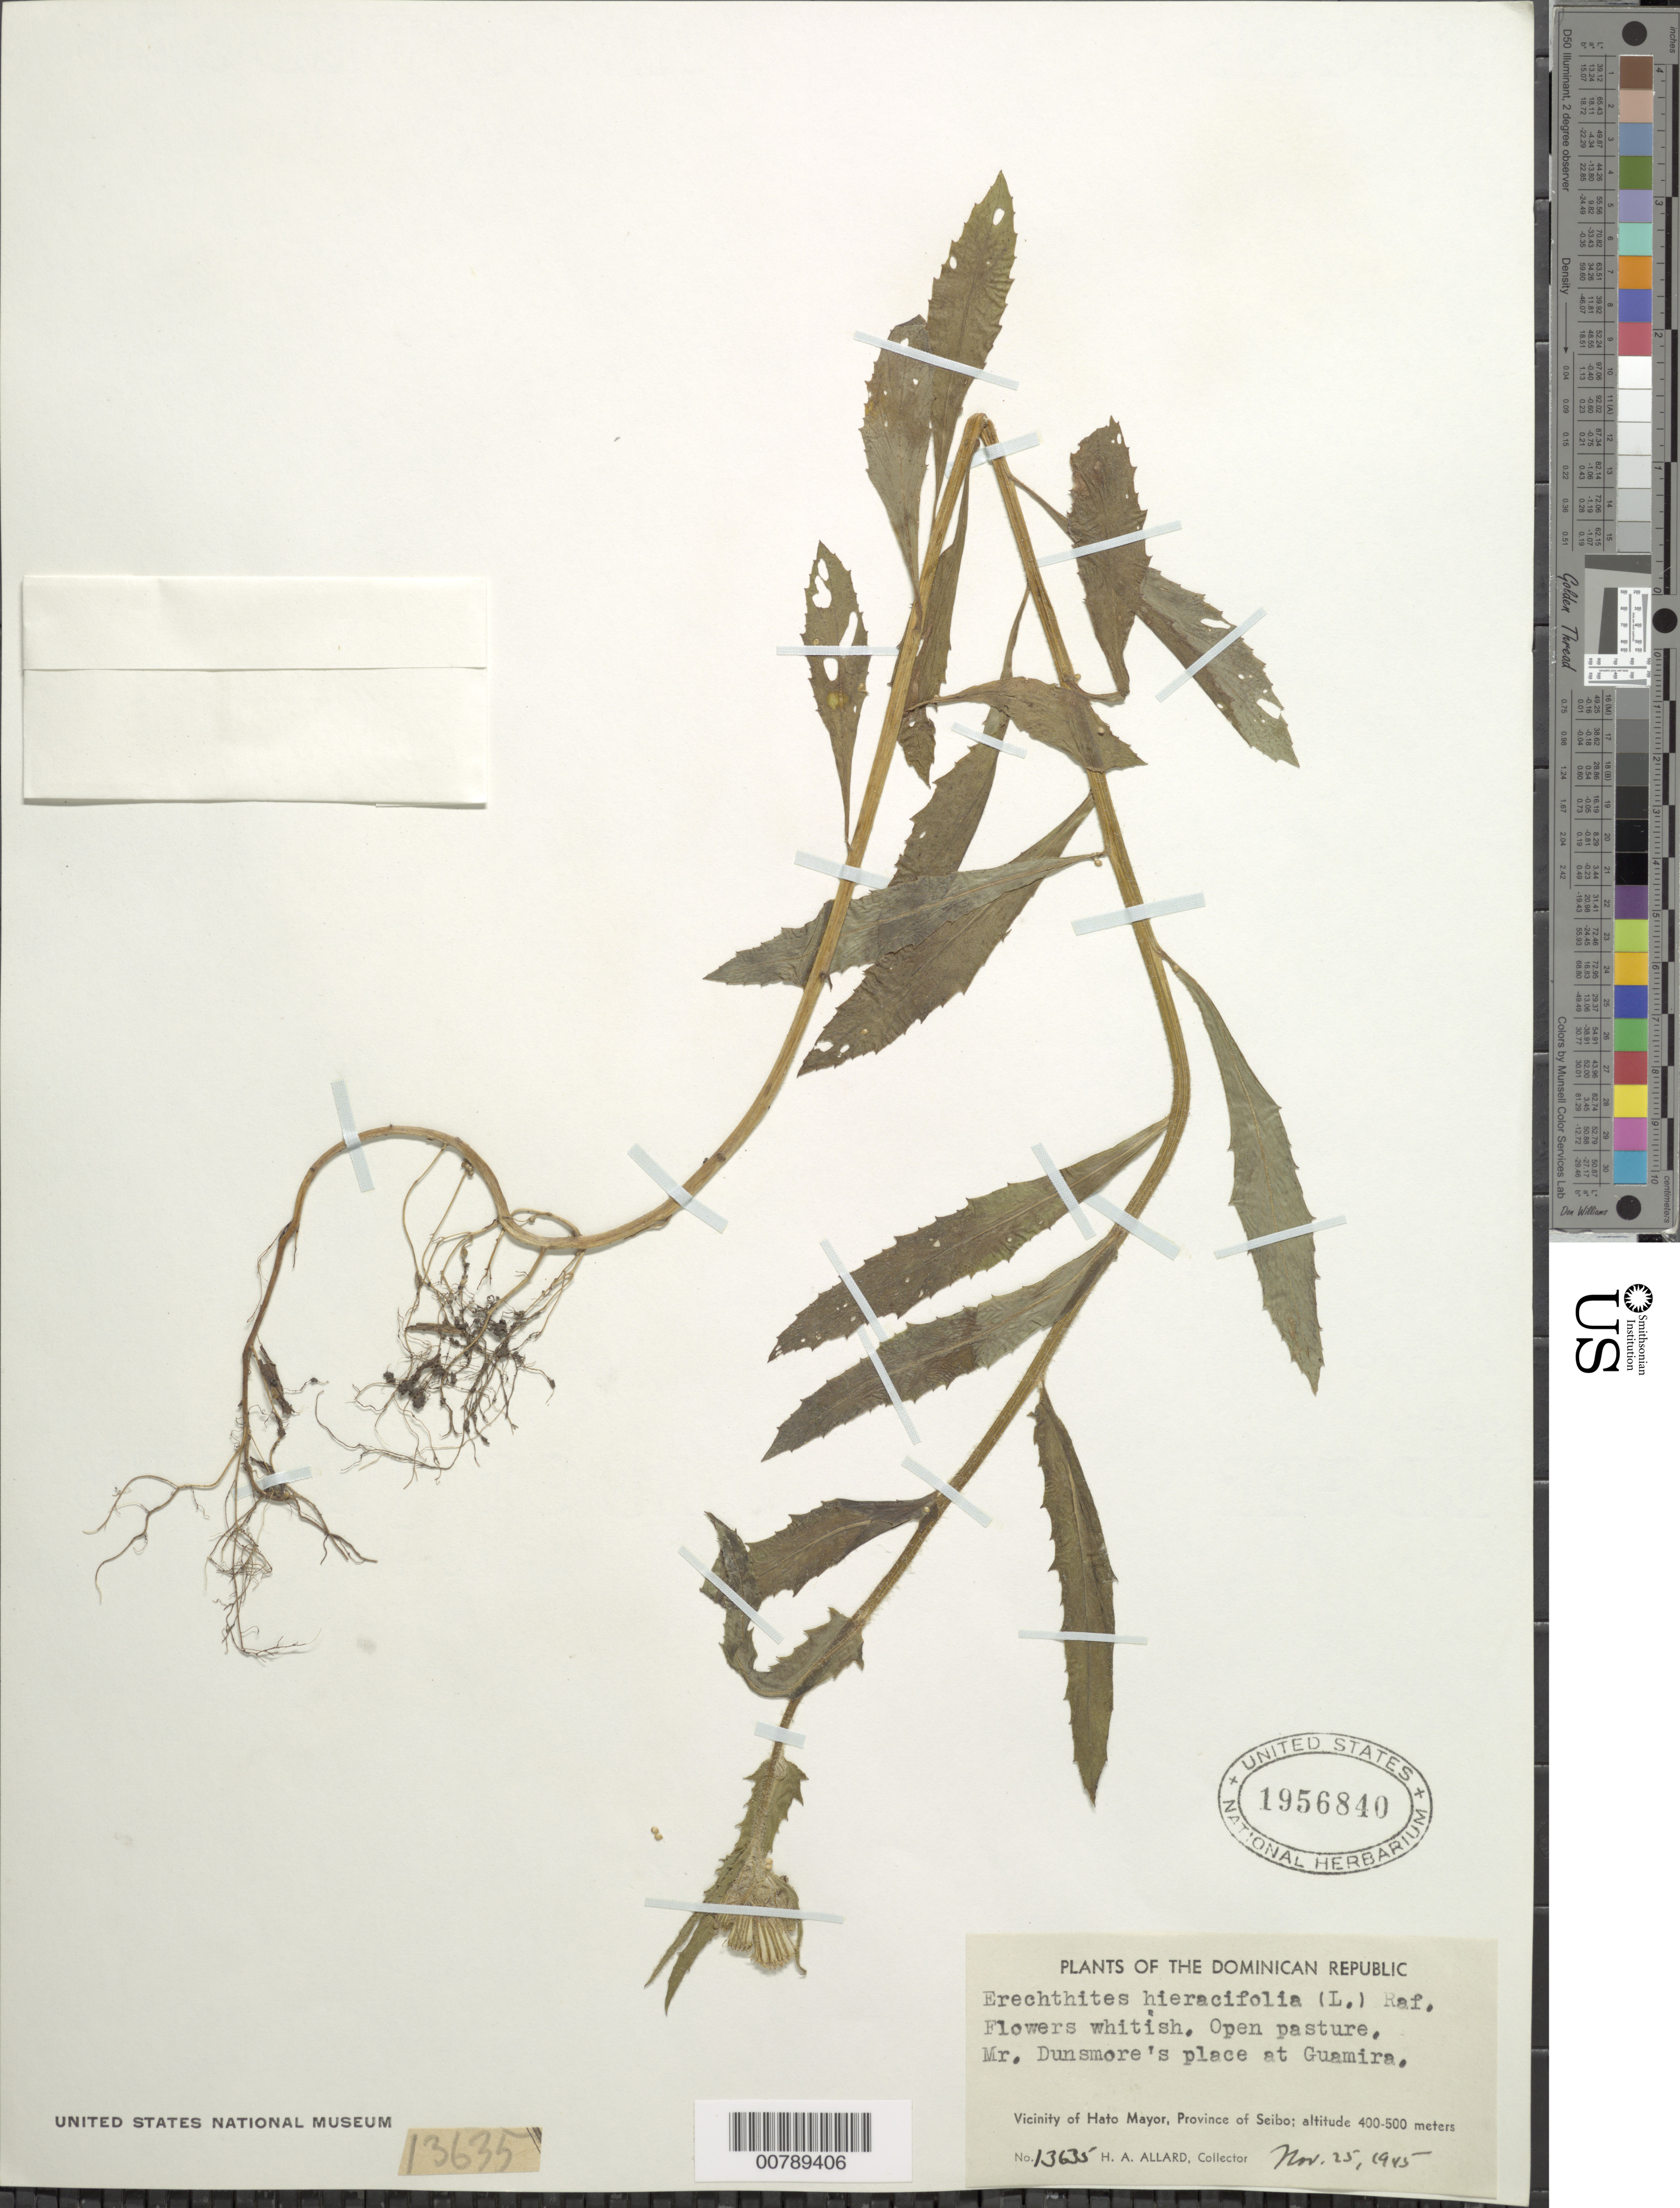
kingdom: Plantae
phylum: Tracheophyta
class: Magnoliopsida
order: Asterales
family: Asteraceae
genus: Erechtites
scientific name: Erechtites hieraciifolius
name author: (L.) Raf. ex DC.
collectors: H. A. Allard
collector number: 13635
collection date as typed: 25 Nov 1945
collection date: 1945-11-25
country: Dominican Republic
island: Hispaniola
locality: Vicinity of Hato Mayor, Province of Seibo. Open pasture. Mr. Dunsmore's place at Guamira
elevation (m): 400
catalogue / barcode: US 1956840